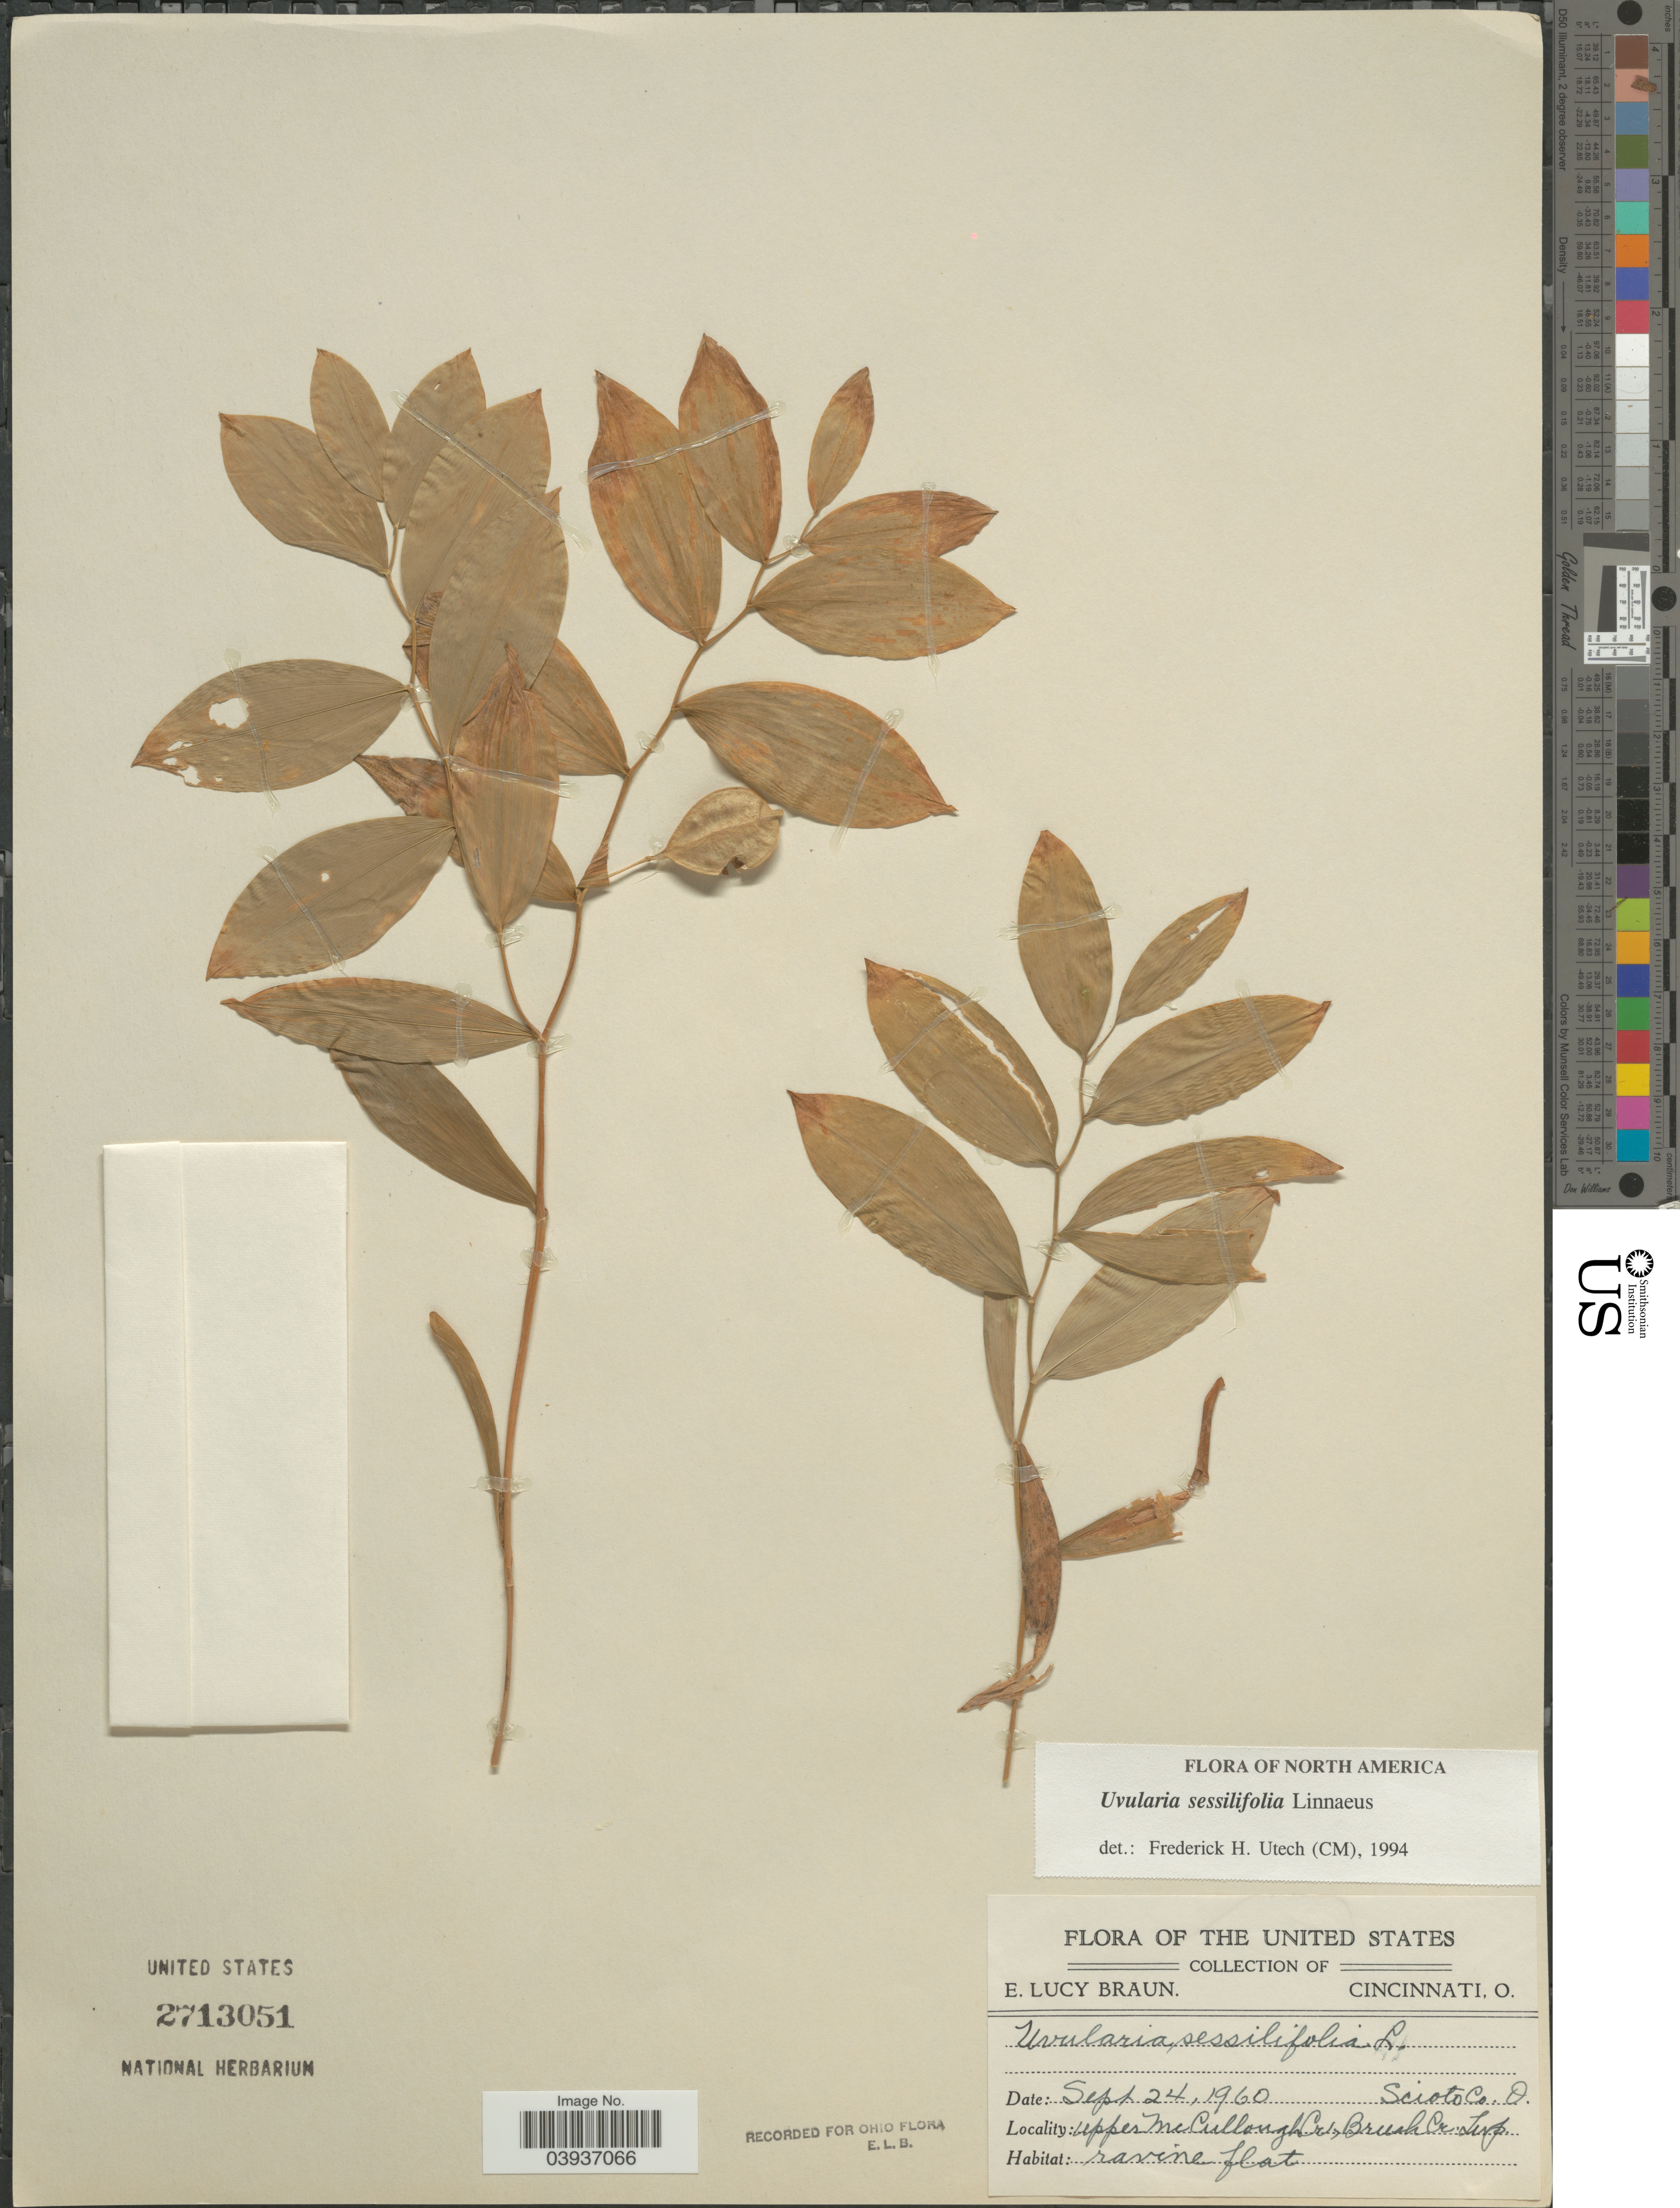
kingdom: Plantae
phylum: Tracheophyta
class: Liliopsida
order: Liliales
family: Colchicaceae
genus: Uvularia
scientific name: Uvularia sessilifolia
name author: L.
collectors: E. L. Braun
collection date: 1960-09-24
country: United States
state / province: Ohio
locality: Scioto Co. Upper Mc Cullony Cr., Brush Cr. Twp.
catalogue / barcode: US 2713051